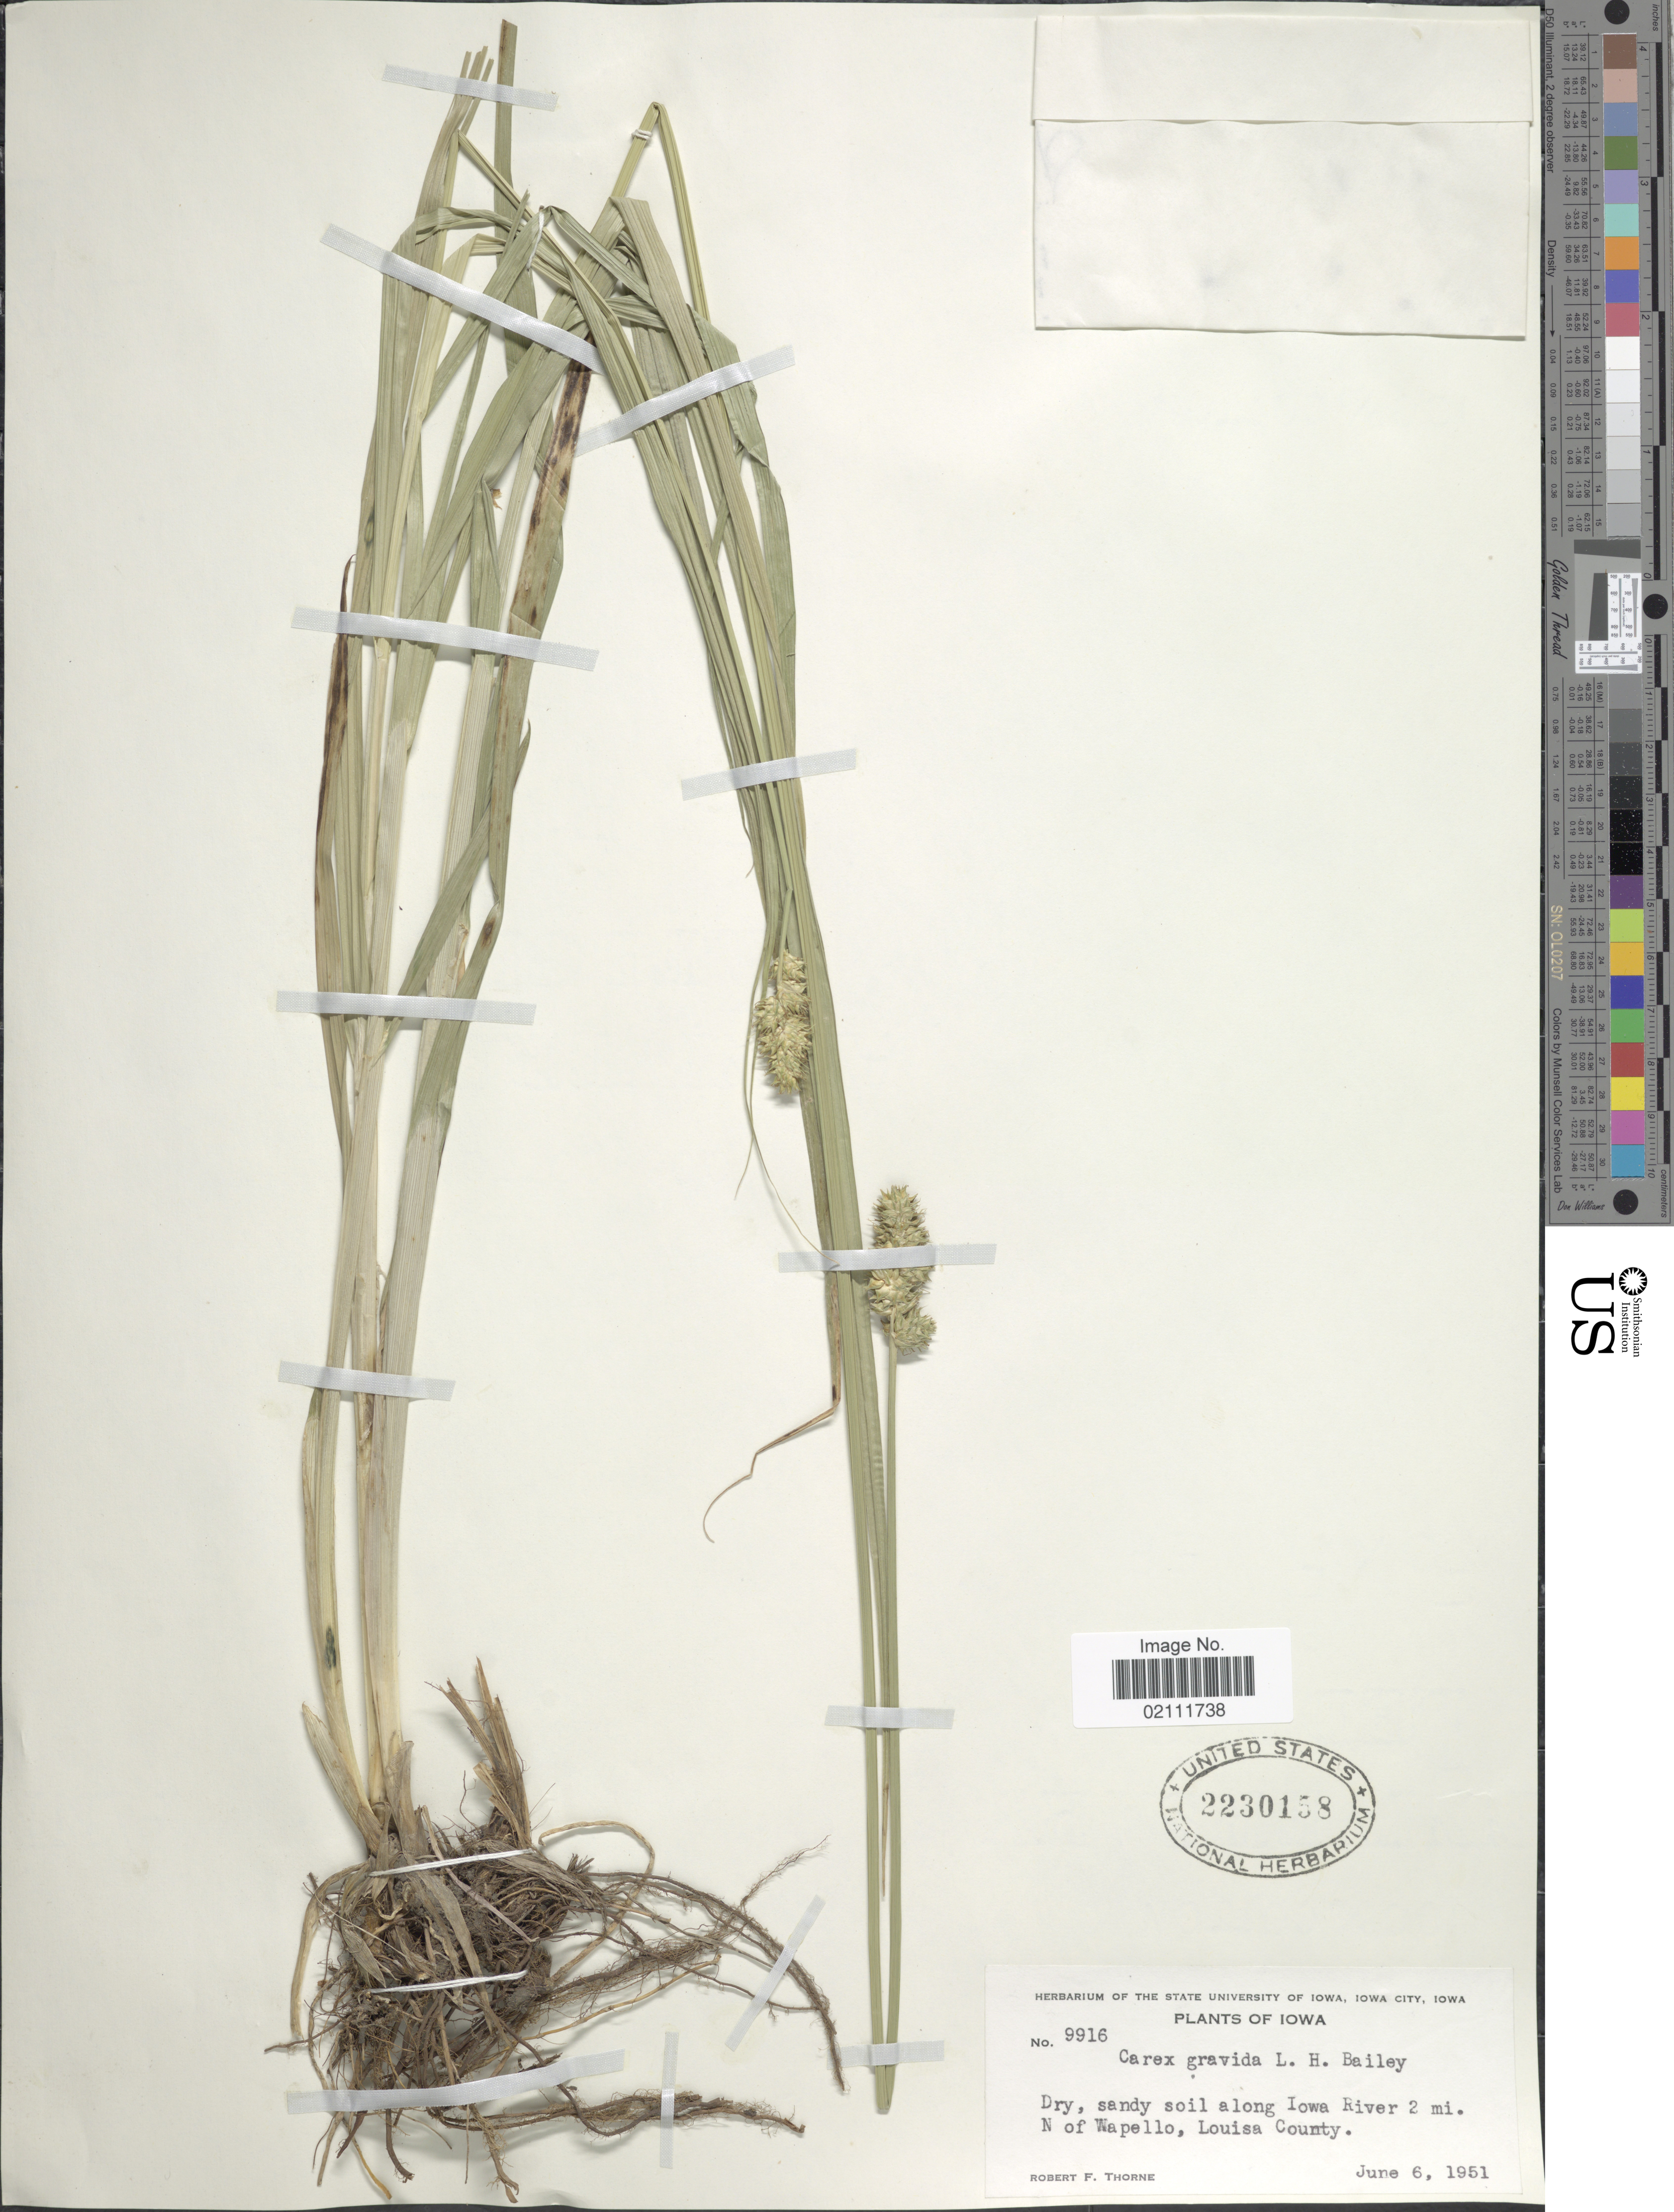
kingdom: Plantae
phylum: Tracheophyta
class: Liliopsida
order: Poales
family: Cyperaceae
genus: Carex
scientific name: Carex gravida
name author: L.H. Bailey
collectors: R. F. Thorne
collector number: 9916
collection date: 1951-06-06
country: United States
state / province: Iowa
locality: Along Iowa River 2 mi. N of Wapello, Louisa County.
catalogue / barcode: US 2230158